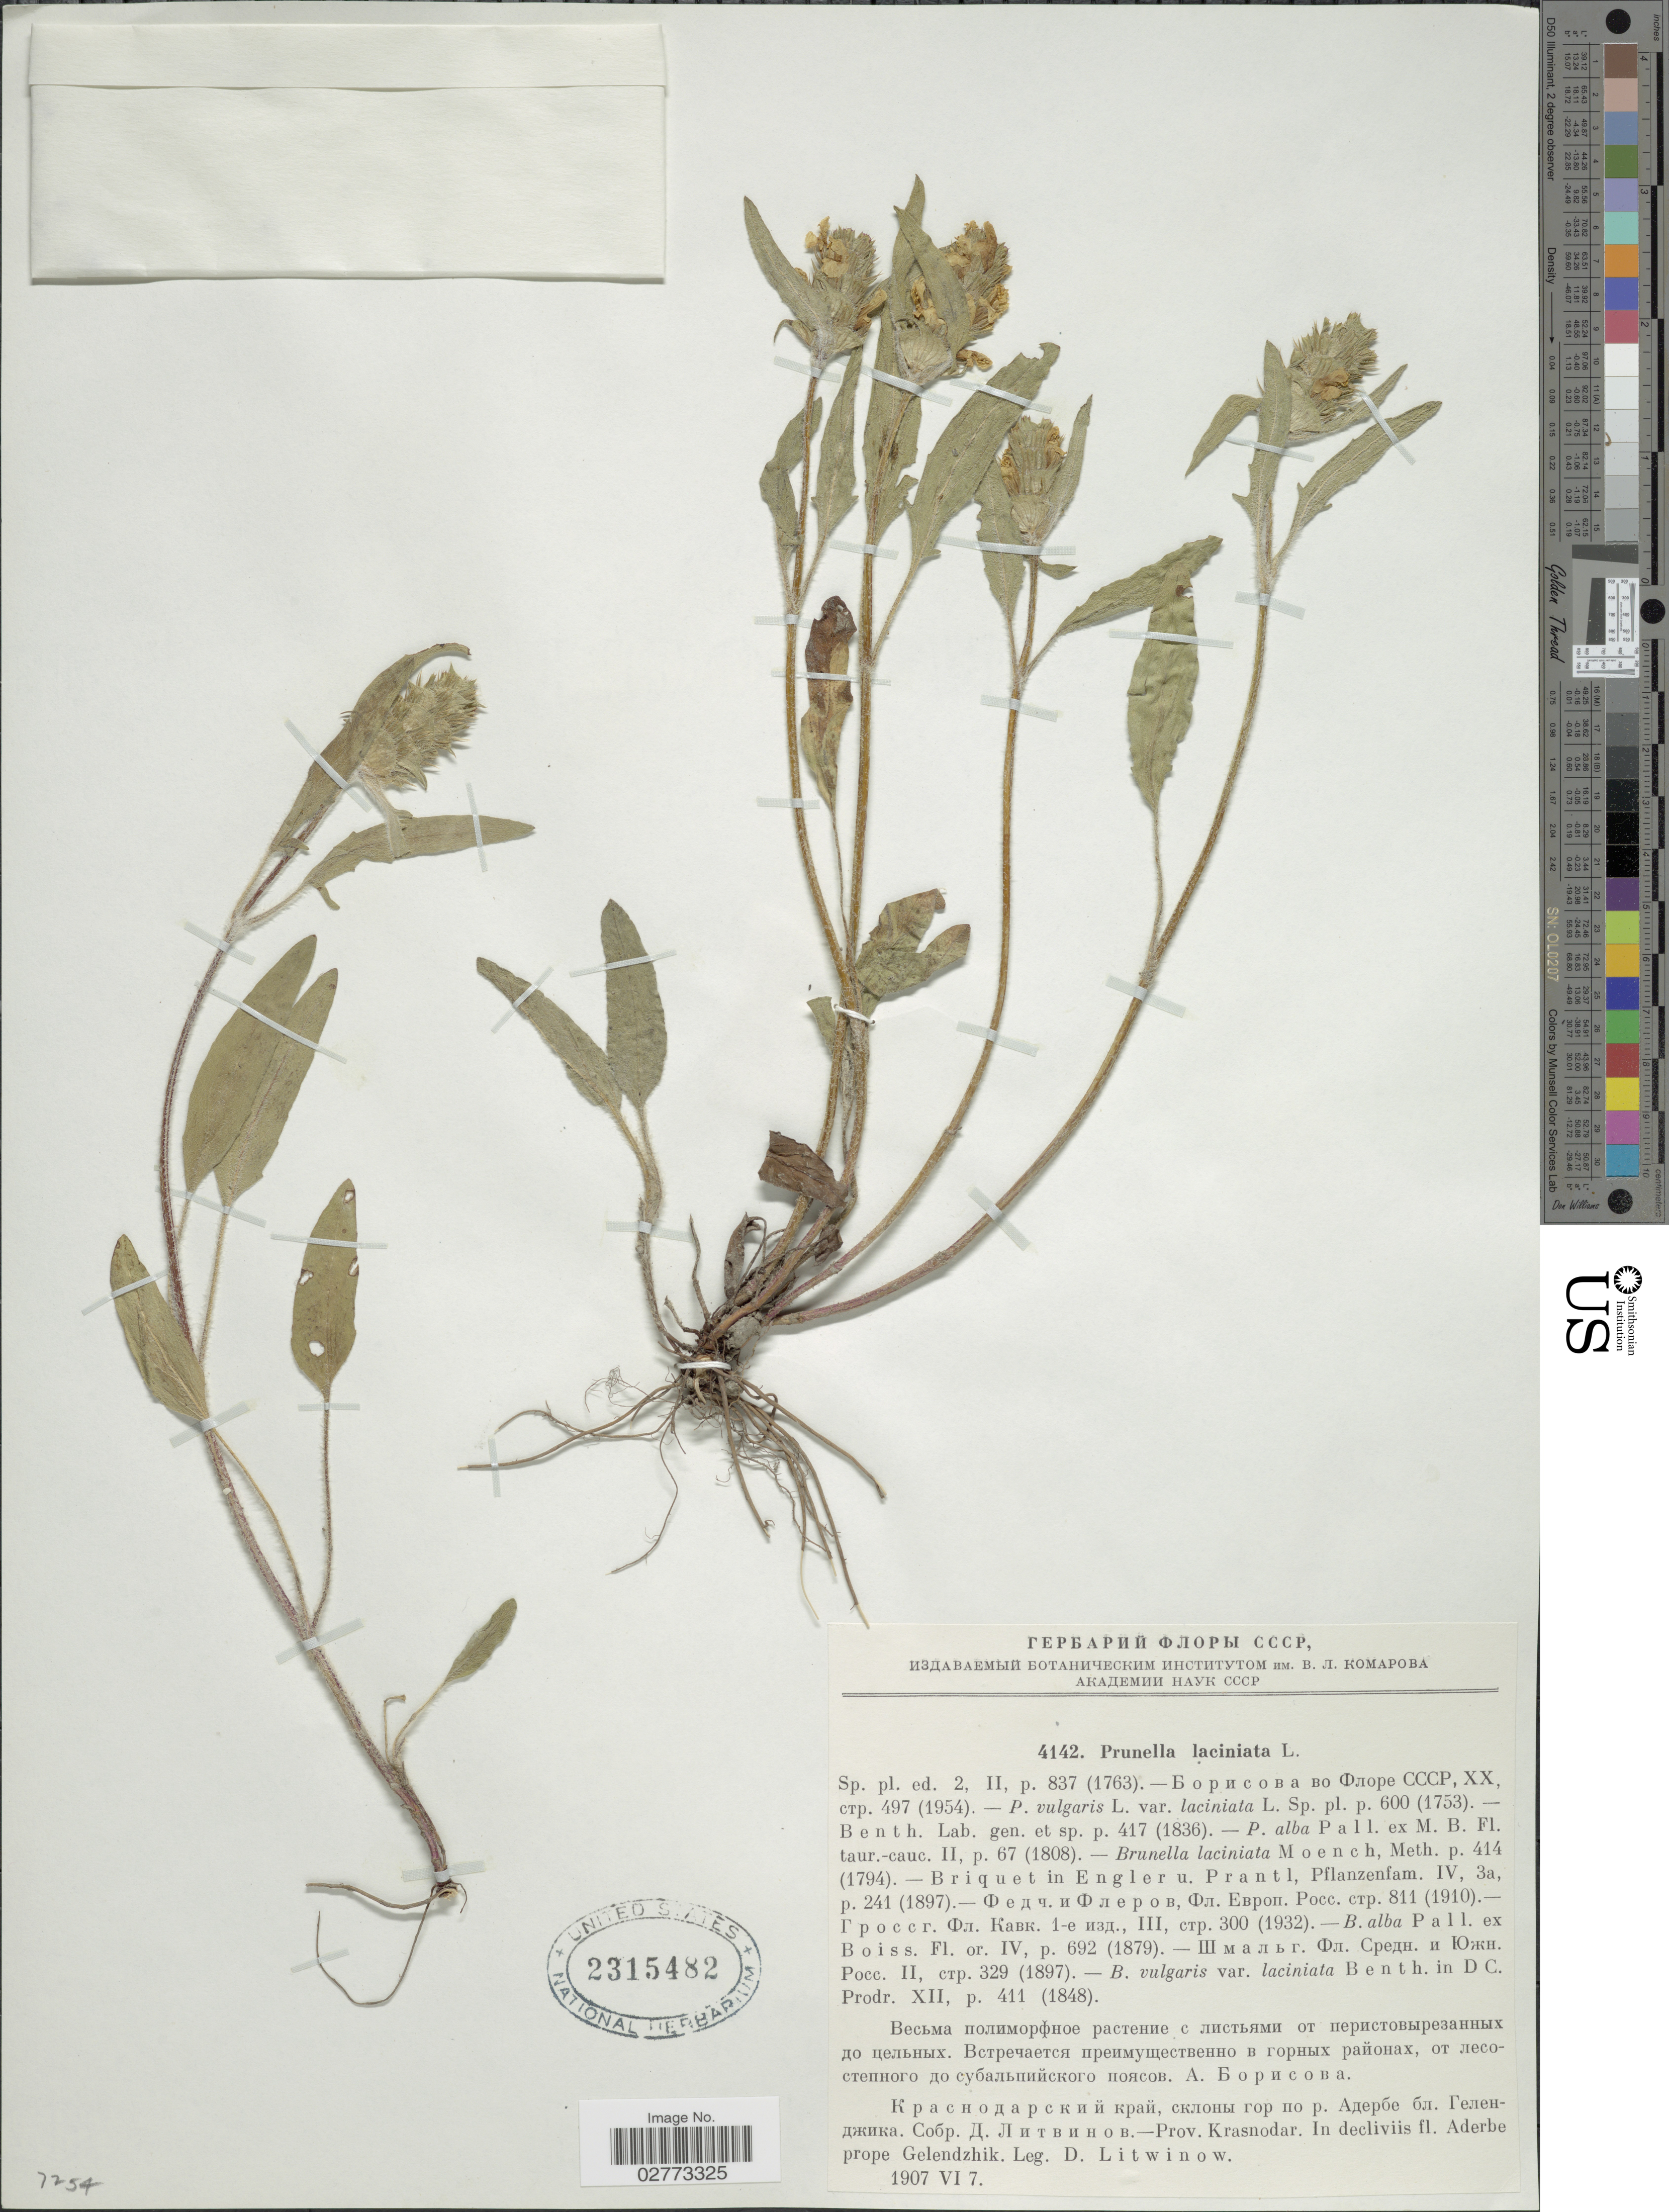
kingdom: Plantae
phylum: Tracheophyta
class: Magnoliopsida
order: Lamiales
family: Lamiaceae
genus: Prunella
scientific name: Prunella laciniata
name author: (L.) L.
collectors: D. Litwinow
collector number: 4142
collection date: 1907-06-07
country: Russian Federation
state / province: Krasnodar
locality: In decliviis fl. Aderbe prope Gelendzhik.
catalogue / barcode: US 2315482